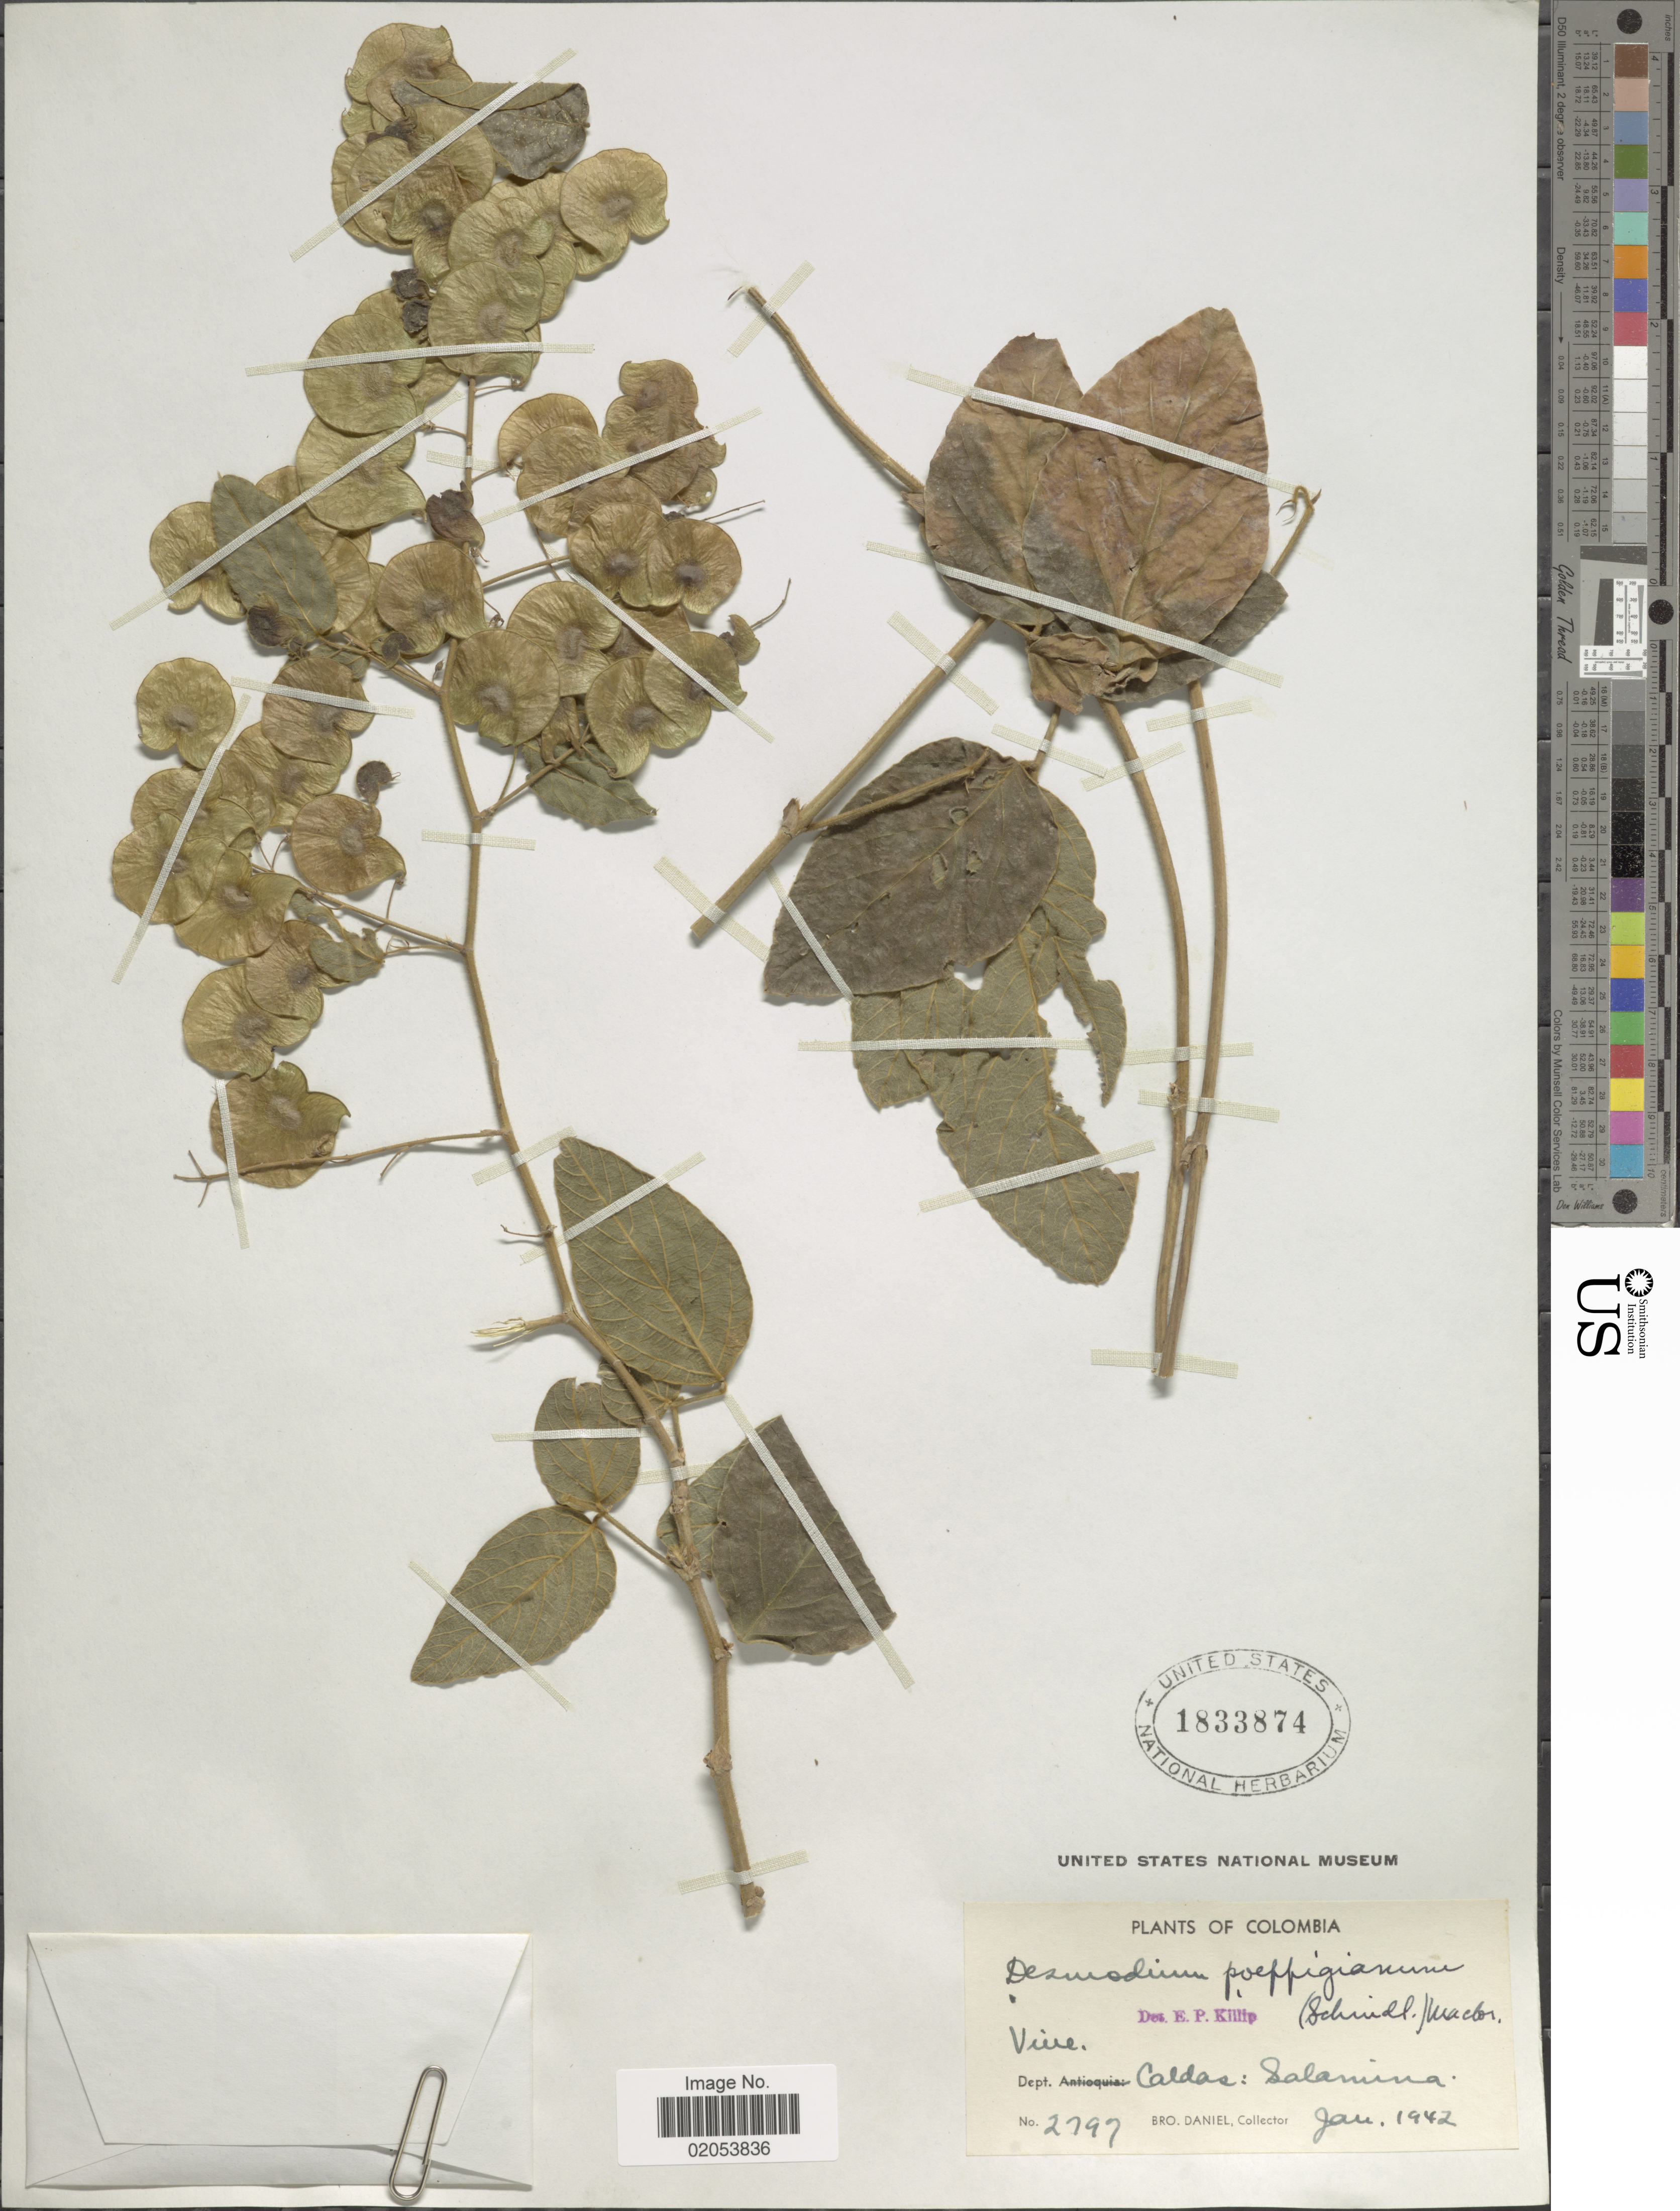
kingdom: Plantae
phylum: Tracheophyta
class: Magnoliopsida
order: Fabales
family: Fabaceae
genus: Desmodium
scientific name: Desmodium poeppigianum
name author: (Schindl.) J.F. Macbr.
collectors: Bro. Daniel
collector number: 2797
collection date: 1942-01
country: Colombia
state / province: Caldas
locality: Salamina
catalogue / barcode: US 1833874